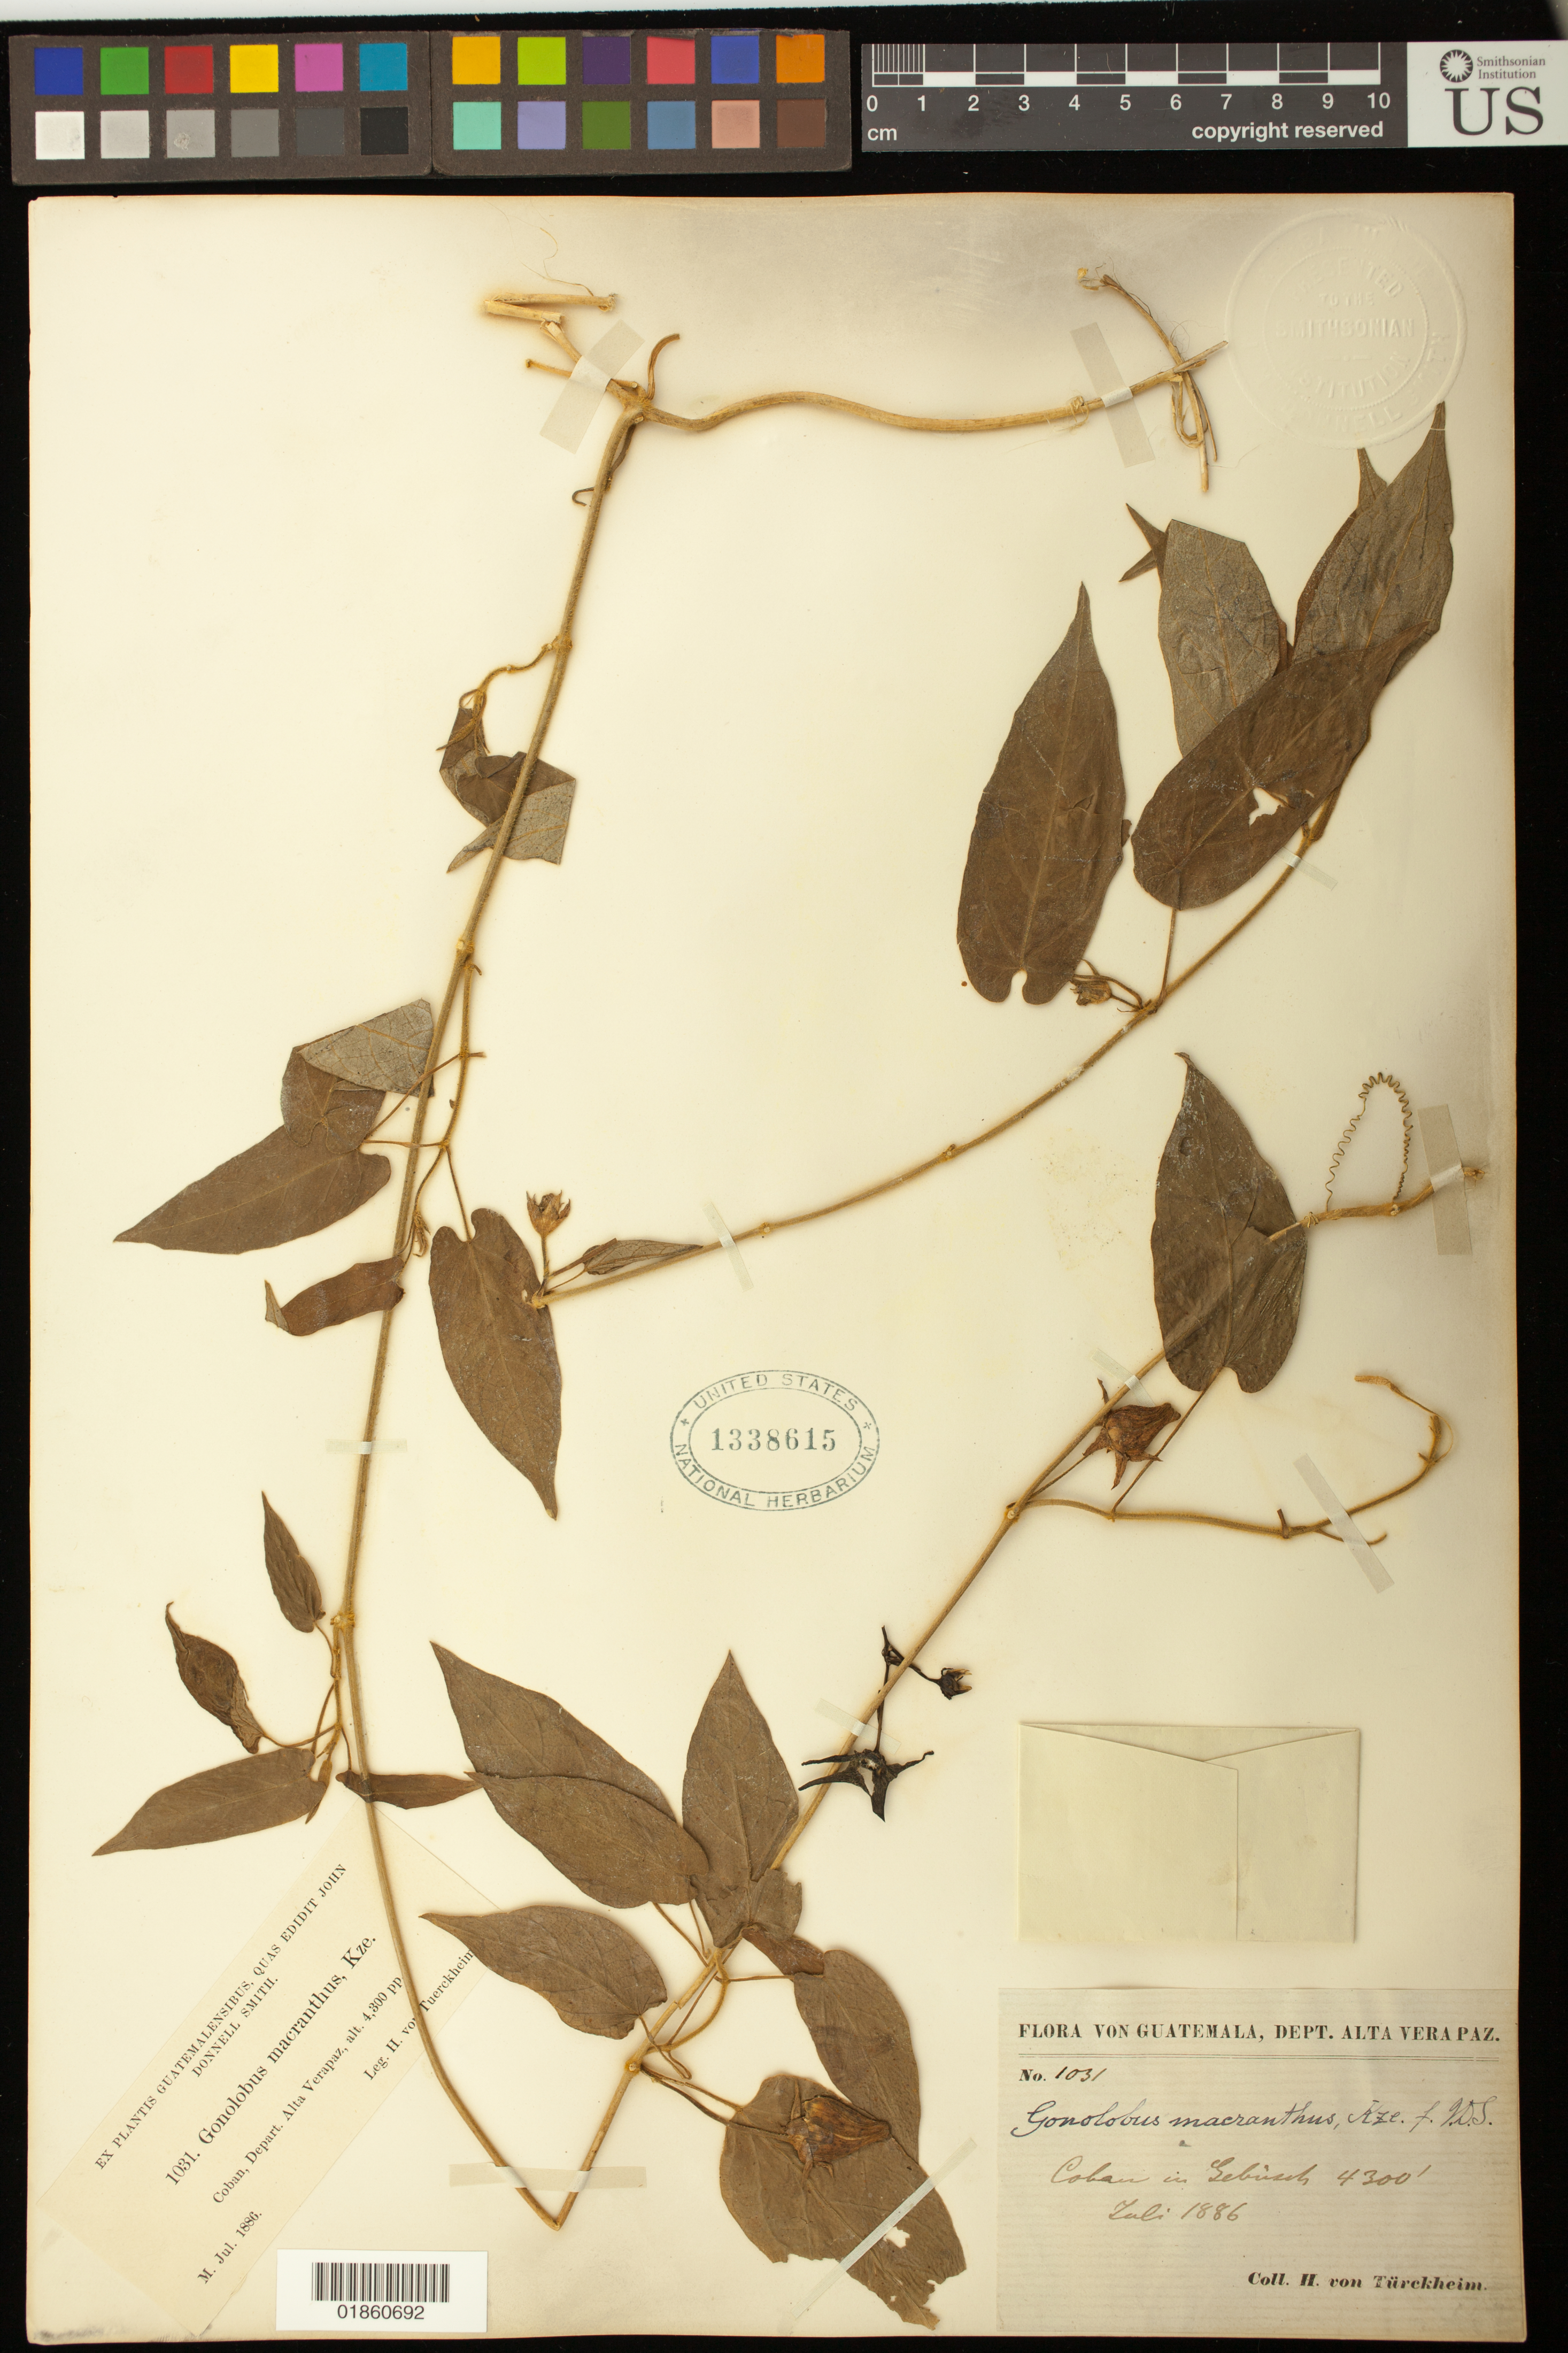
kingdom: Plantae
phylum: Tracheophyta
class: Magnoliopsida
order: Gentianales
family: Apocynaceae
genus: Gonolobus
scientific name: Gonolobus macranthus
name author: Kunze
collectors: H. von Türckheim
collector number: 1031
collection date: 1886-07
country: Guatemala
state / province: Alta Verapaz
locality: Coban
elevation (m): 1311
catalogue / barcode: US 1338615